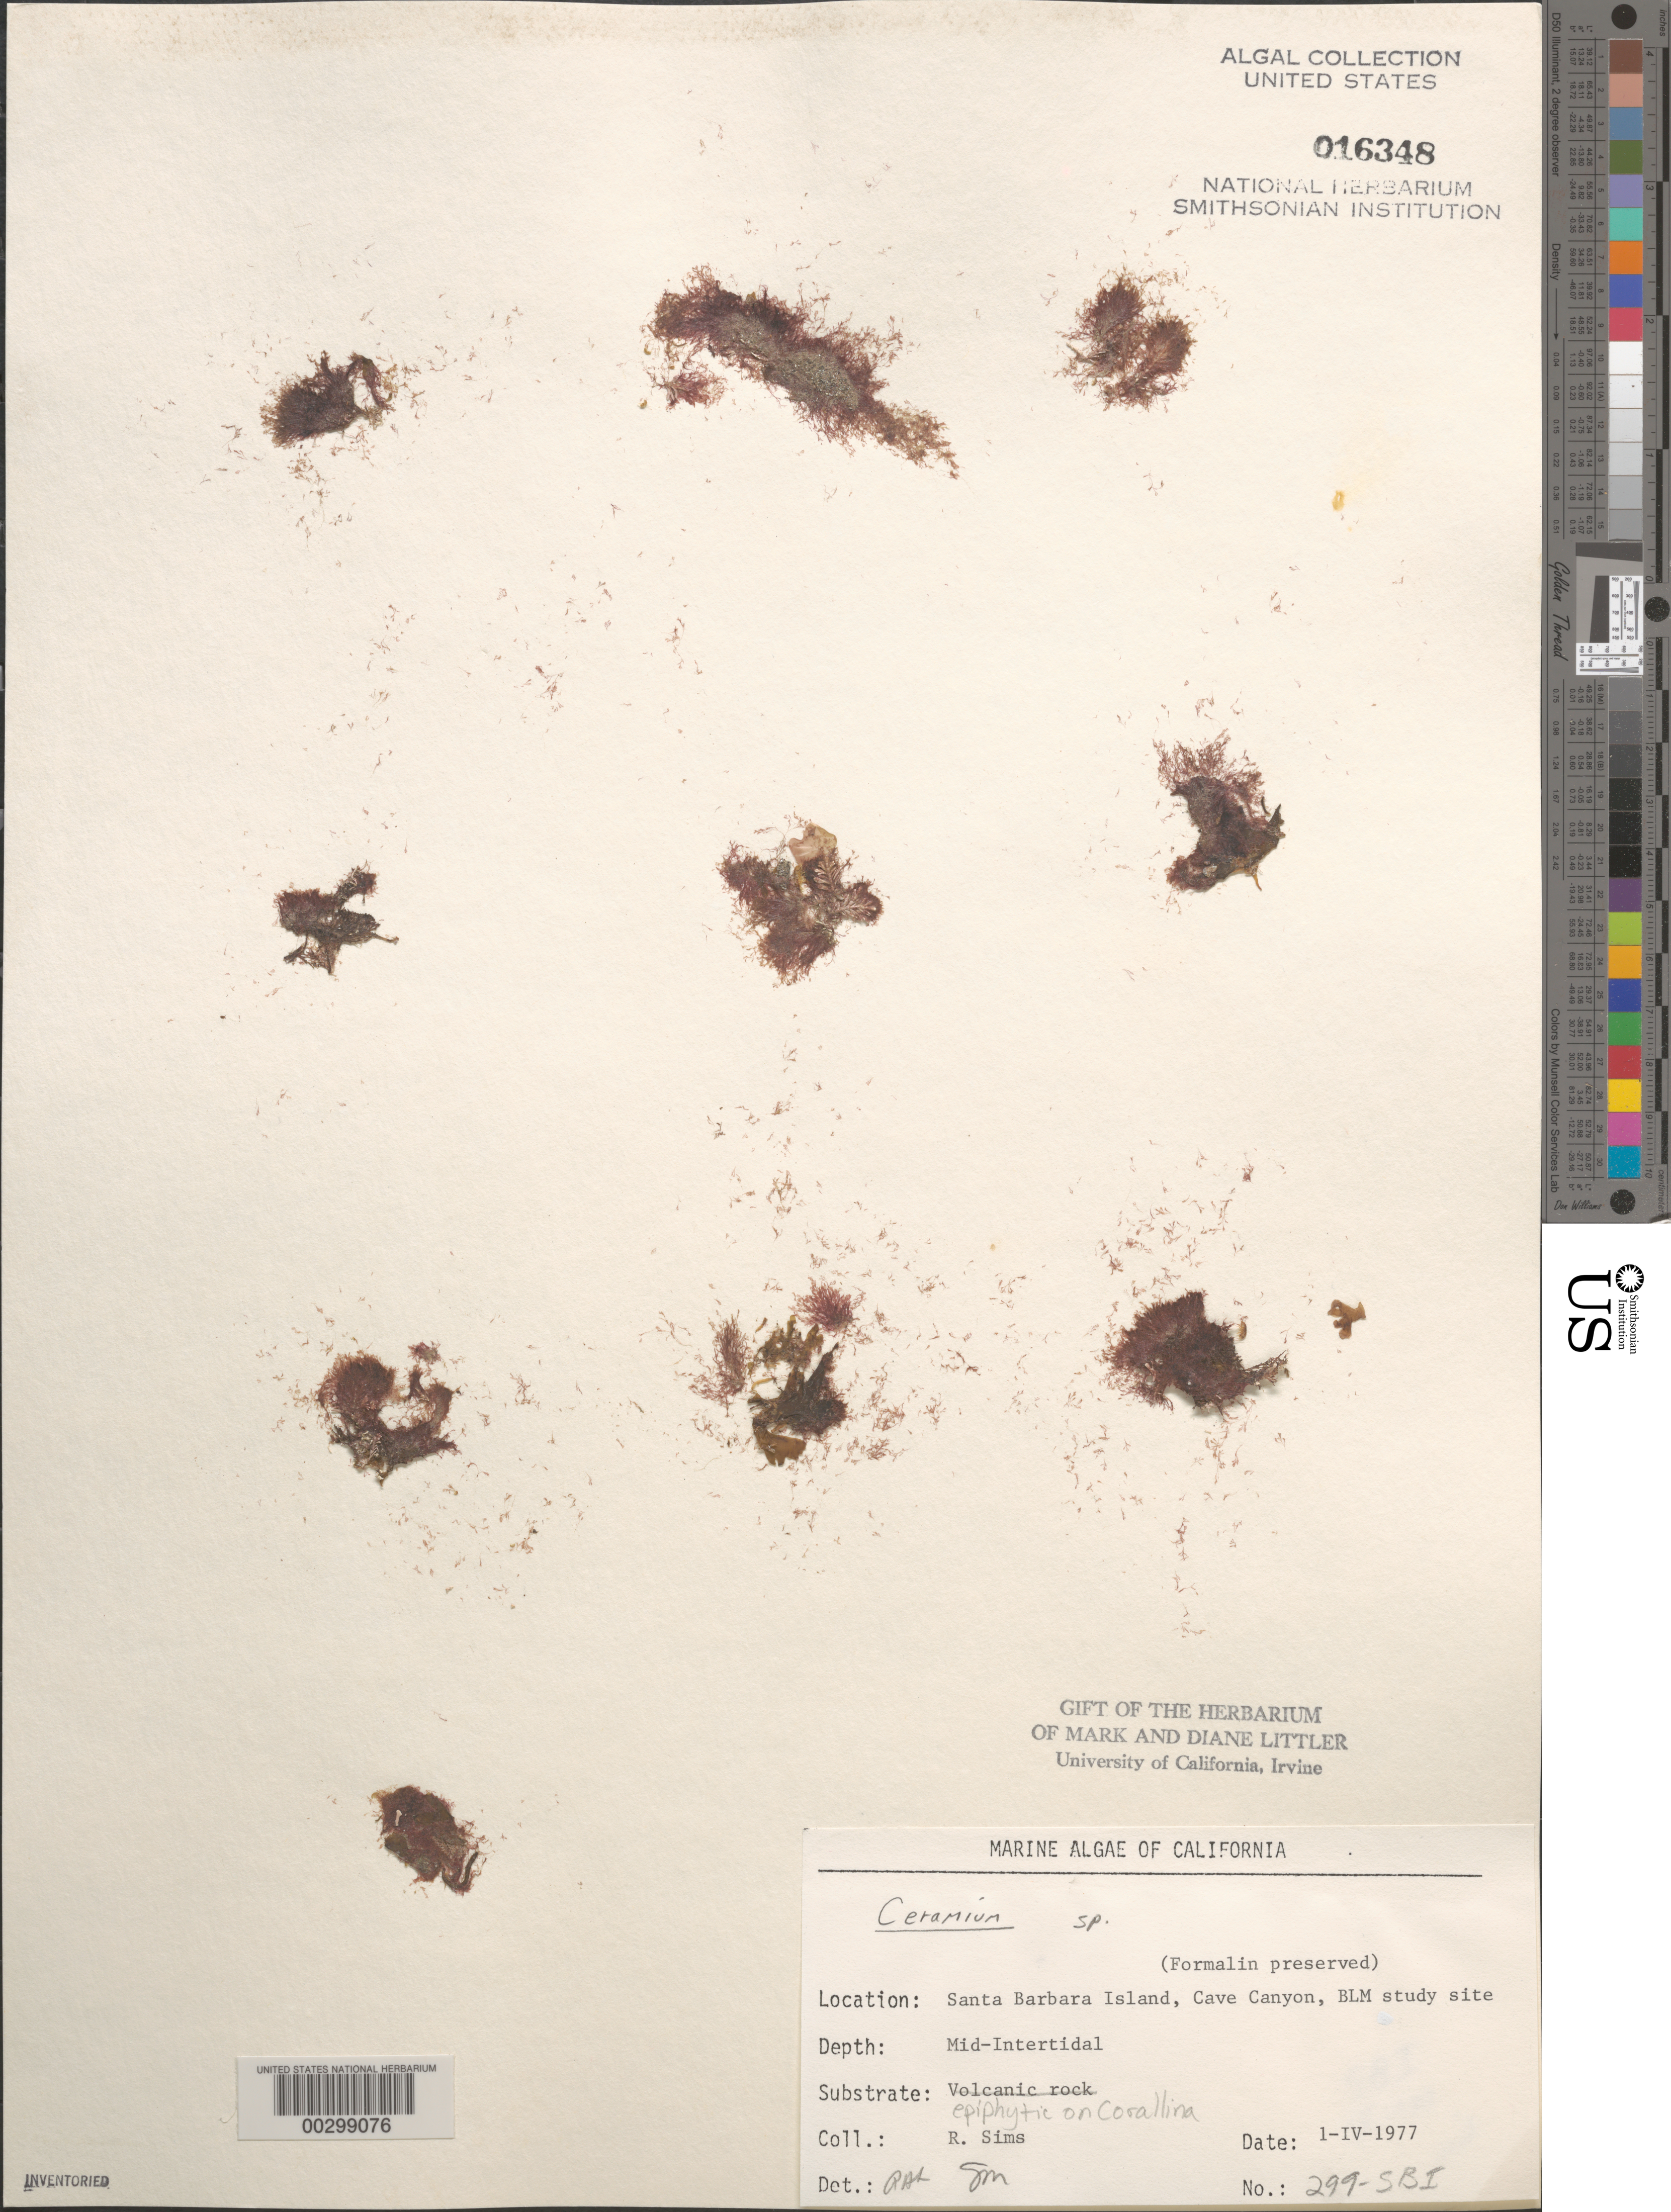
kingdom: Plantae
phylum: Rhodophyta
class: Florideophyceae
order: Ceramiales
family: Ceramiaceae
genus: Ceramium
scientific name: Ceramium sp.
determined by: Sims, Robert H.; Murray, S. N.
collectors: R. H. Sims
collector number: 299-sbi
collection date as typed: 01 Apr 1977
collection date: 1977-04-01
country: United States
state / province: California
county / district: Santa Barbara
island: Santa Barbara Island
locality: Cave Canyon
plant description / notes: BLM-SOCALBIGHT Rocky Intertidal Survey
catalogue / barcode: US 16348